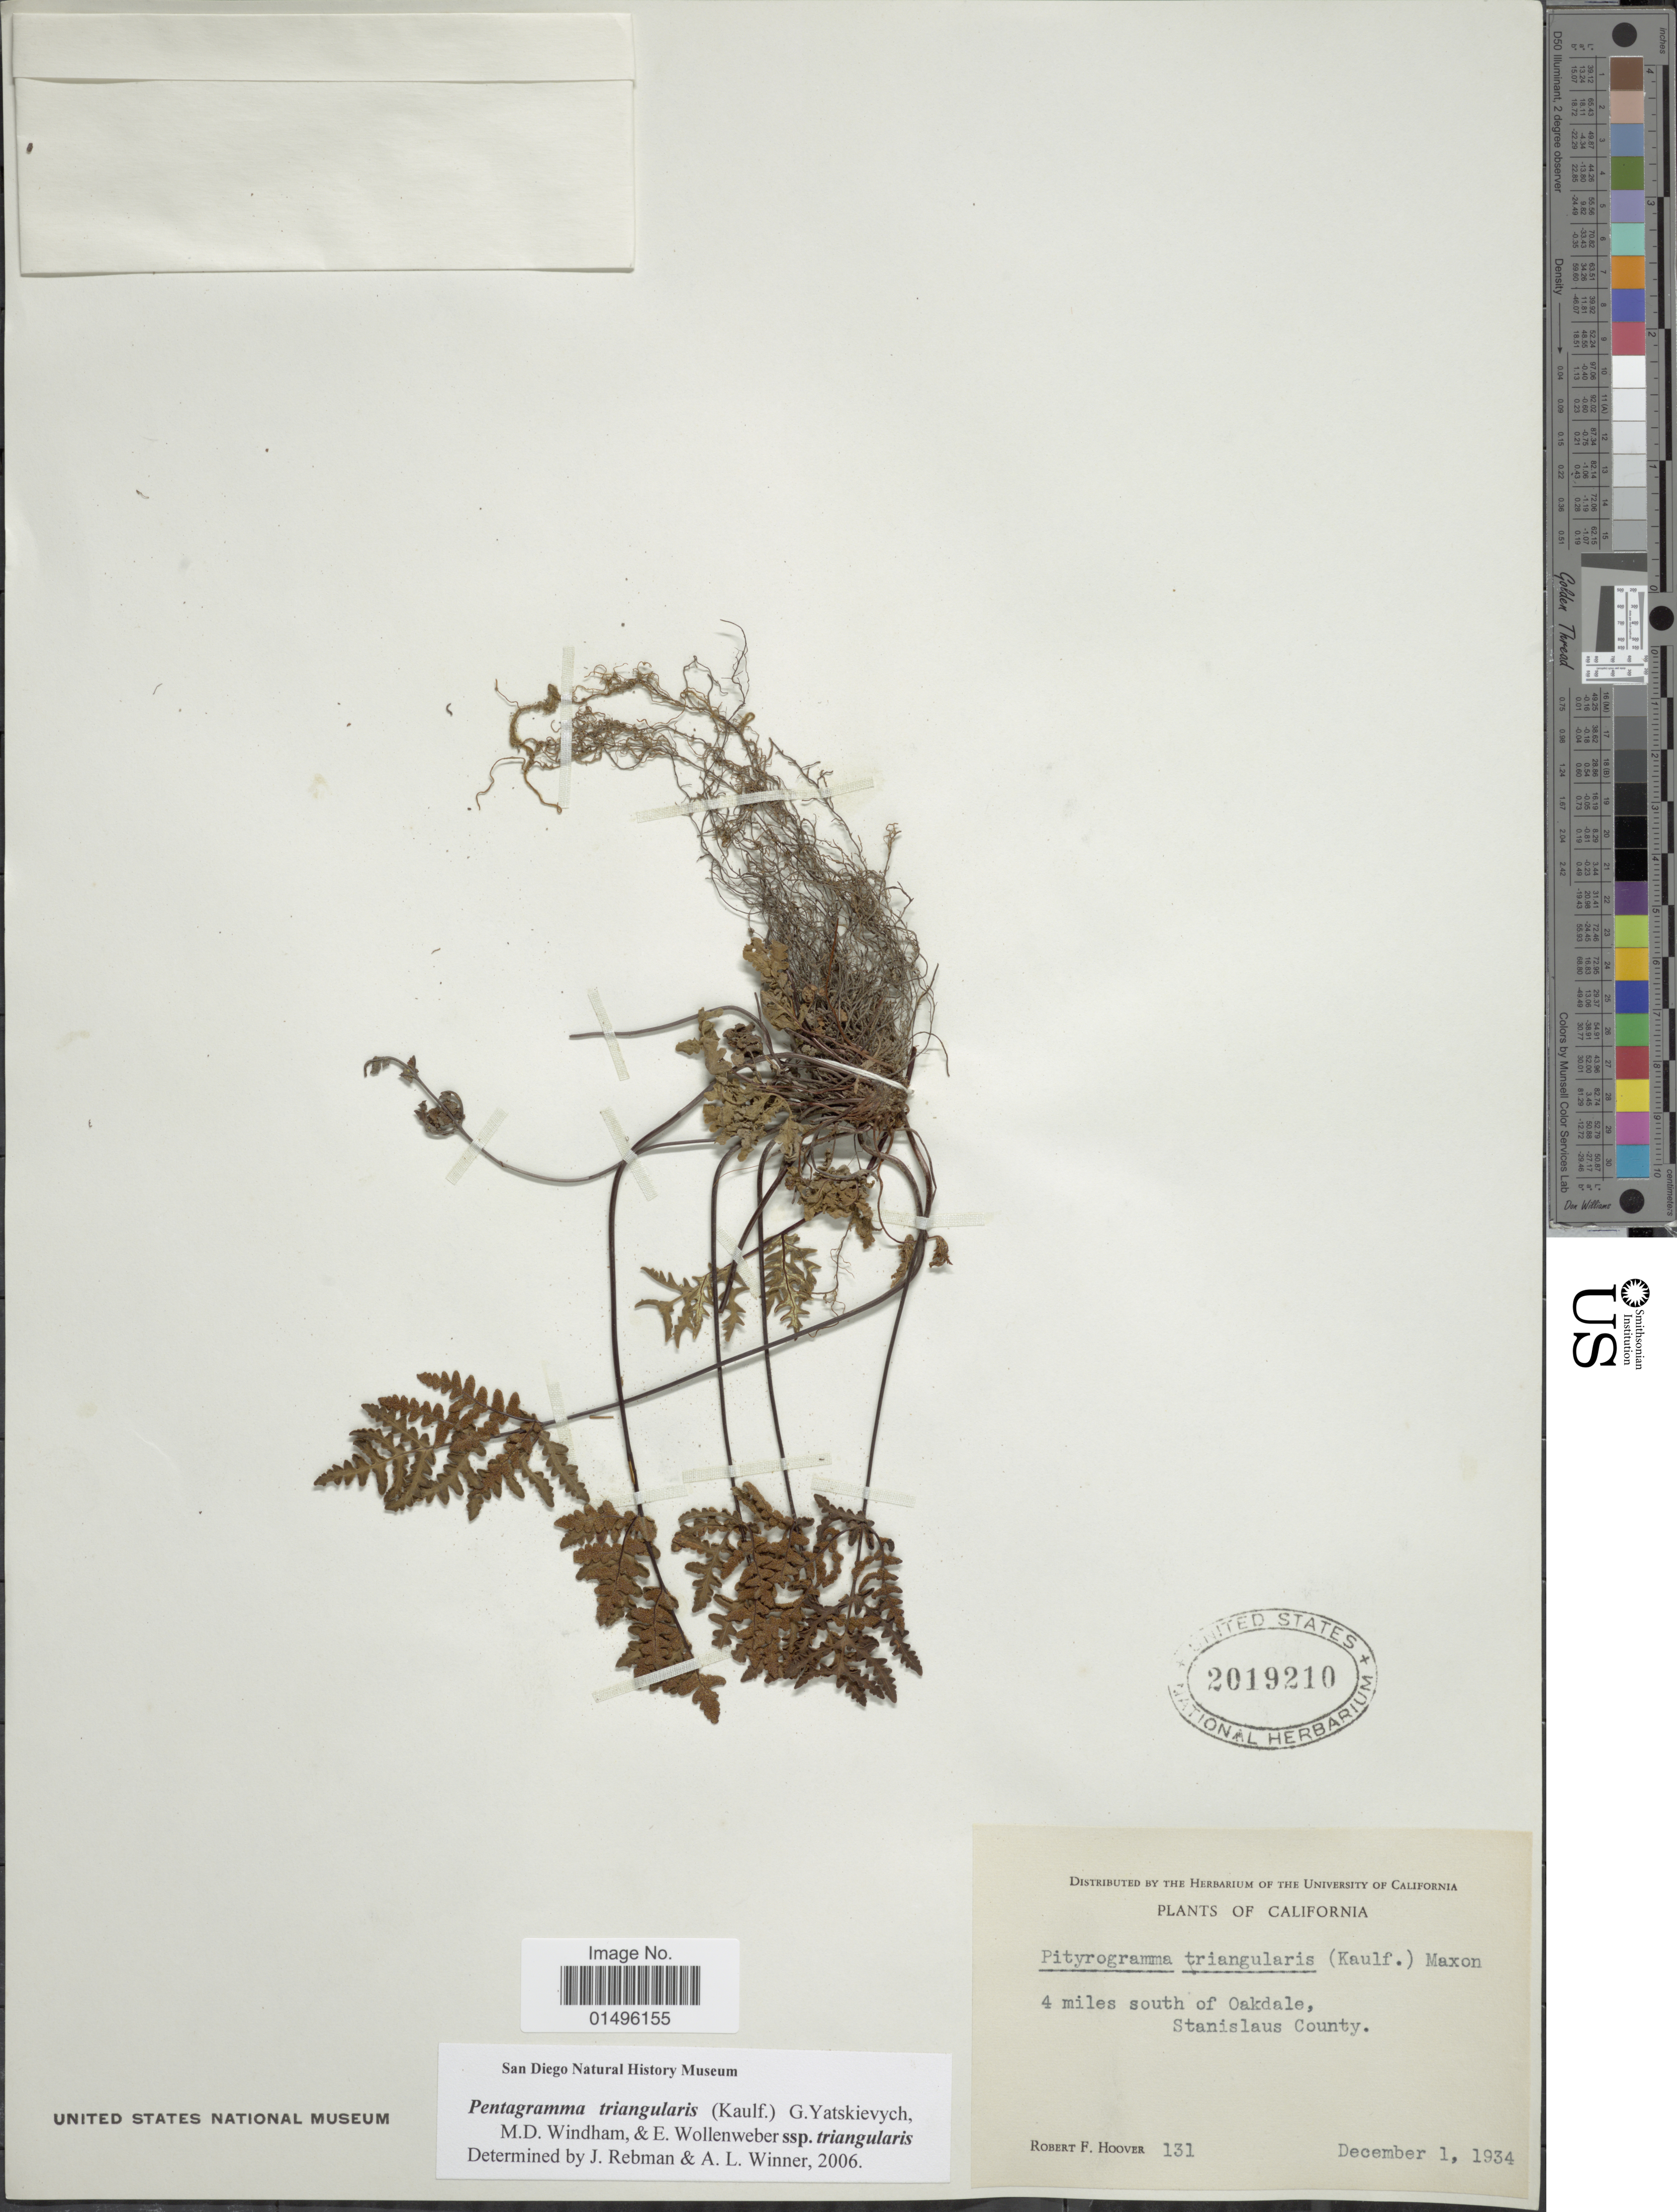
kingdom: Plantae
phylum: Tracheophyta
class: Polypodiopsida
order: Polypodiales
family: Pteridaceae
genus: Pentagramma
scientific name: Pentagramma triangularis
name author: (Kaulf.) Yatsk. et al.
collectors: R. F. Hoover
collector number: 131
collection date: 1934-12-01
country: United States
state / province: California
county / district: Stanislaus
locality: California, 4 miles south of Oakdale, Stanislaus County.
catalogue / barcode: US 2019210